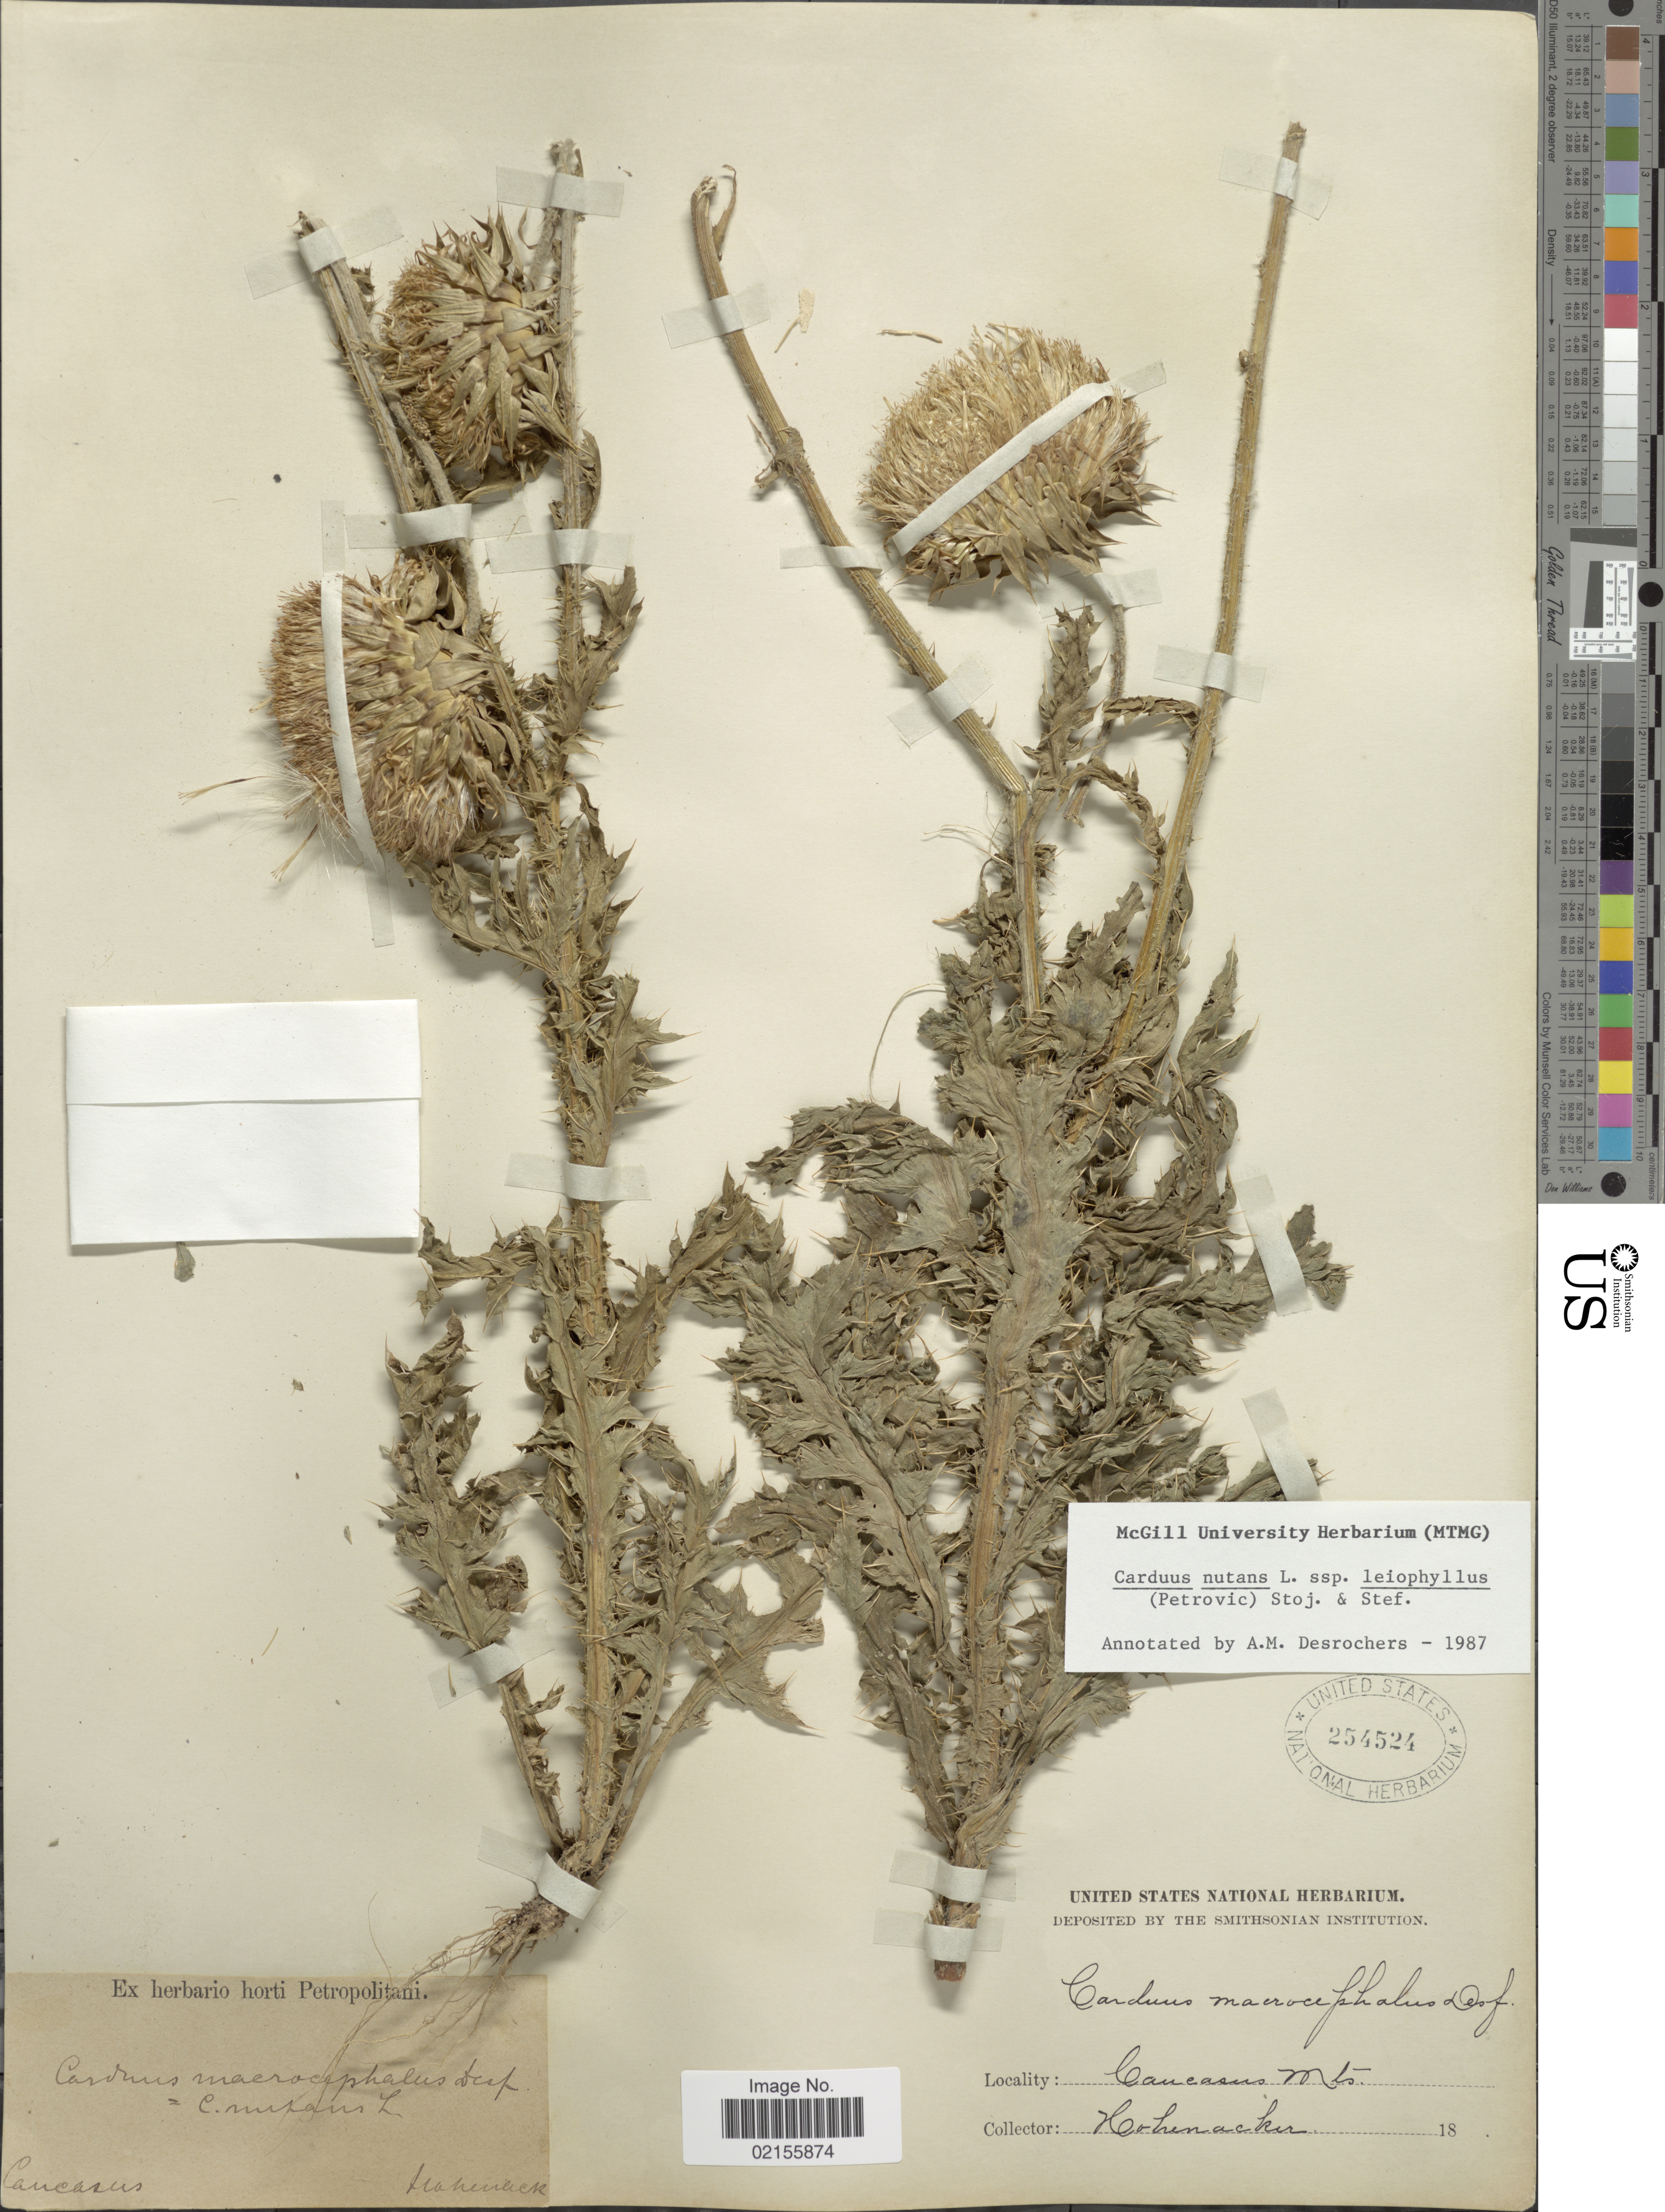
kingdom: Plantae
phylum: Tracheophyta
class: Magnoliopsida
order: Asterales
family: Asteraceae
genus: Carduus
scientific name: Carduus nutans subsp. leiophyllus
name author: (Petr.) Stoj. & Stef.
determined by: Desrochers, A. M.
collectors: Hohenacker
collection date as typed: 18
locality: Caucasus Mts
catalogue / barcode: US 254524